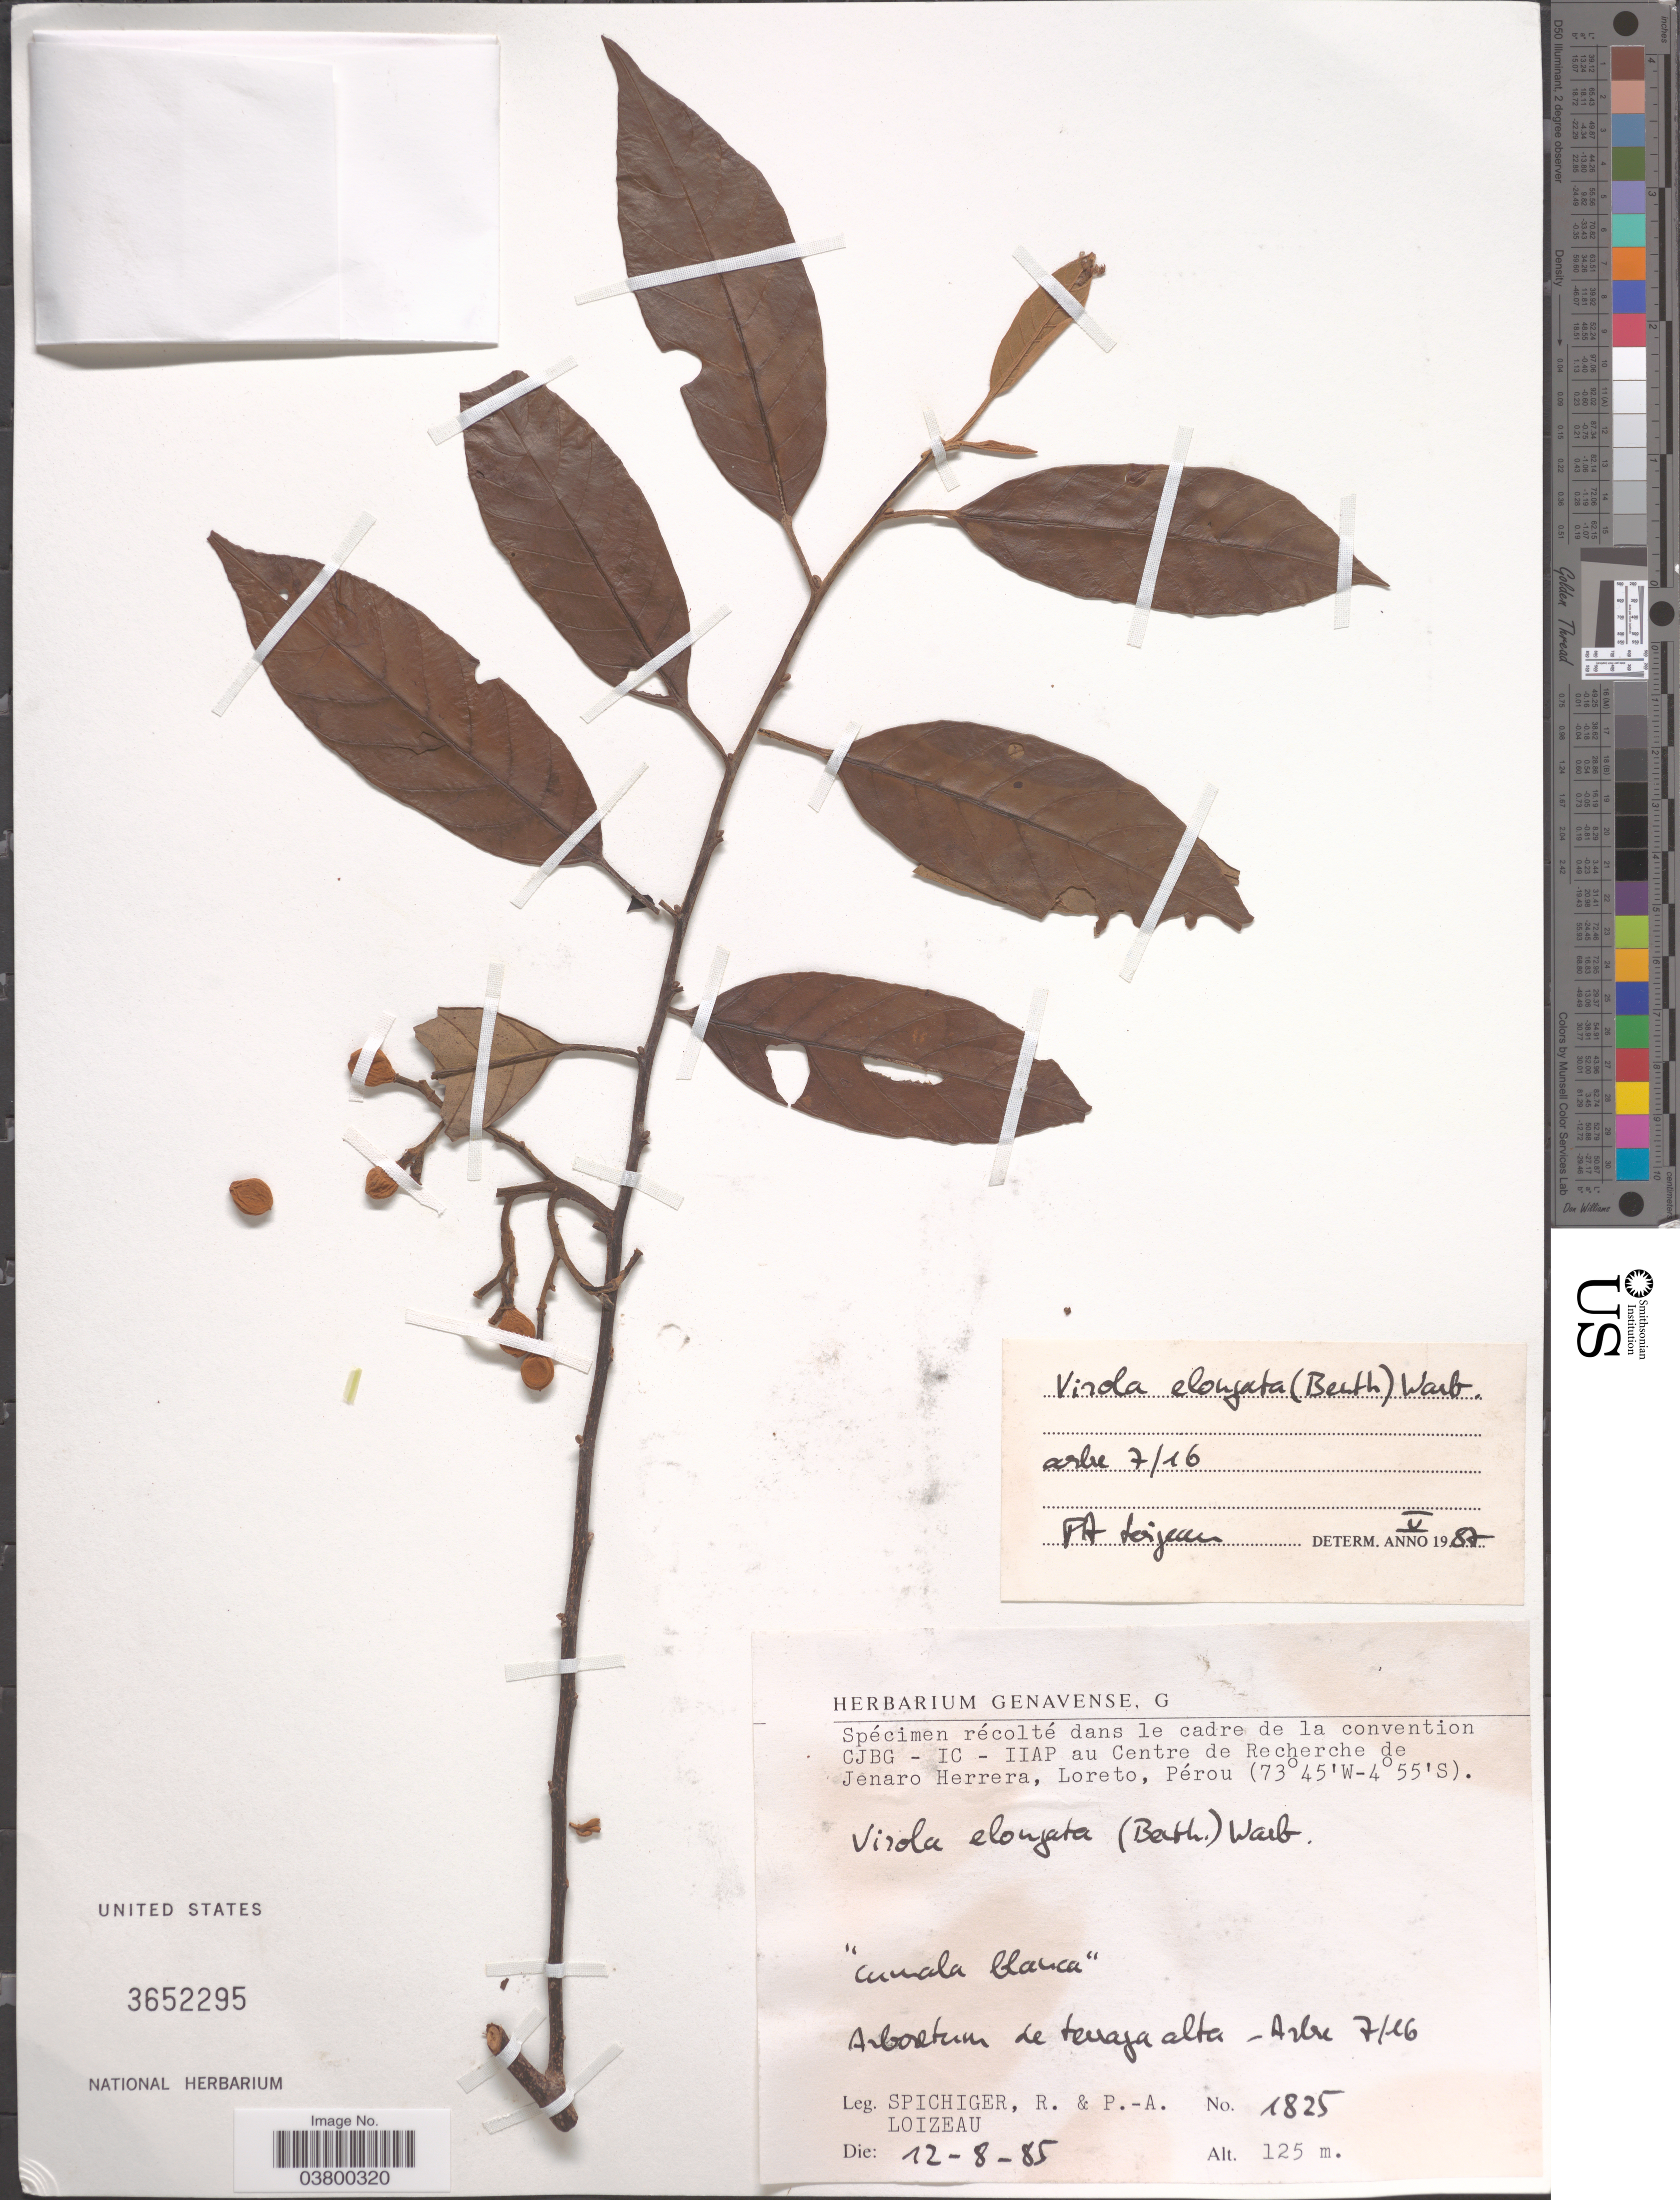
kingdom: Plantae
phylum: Tracheophyta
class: Magnoliopsida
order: Magnoliales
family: Myristicaceae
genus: Virola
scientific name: Virola elongata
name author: (Benth.) Warb.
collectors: R. Spichiger & P. Loizeau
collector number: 1825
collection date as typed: Transcribed d/m/y: 12/8/85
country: Peru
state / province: Loreto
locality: Centre de Recherche de Jenaro Herrera, Pérou. Arboretum de terraza alta. Arbre 7/16.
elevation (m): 125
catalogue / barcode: US 3652295